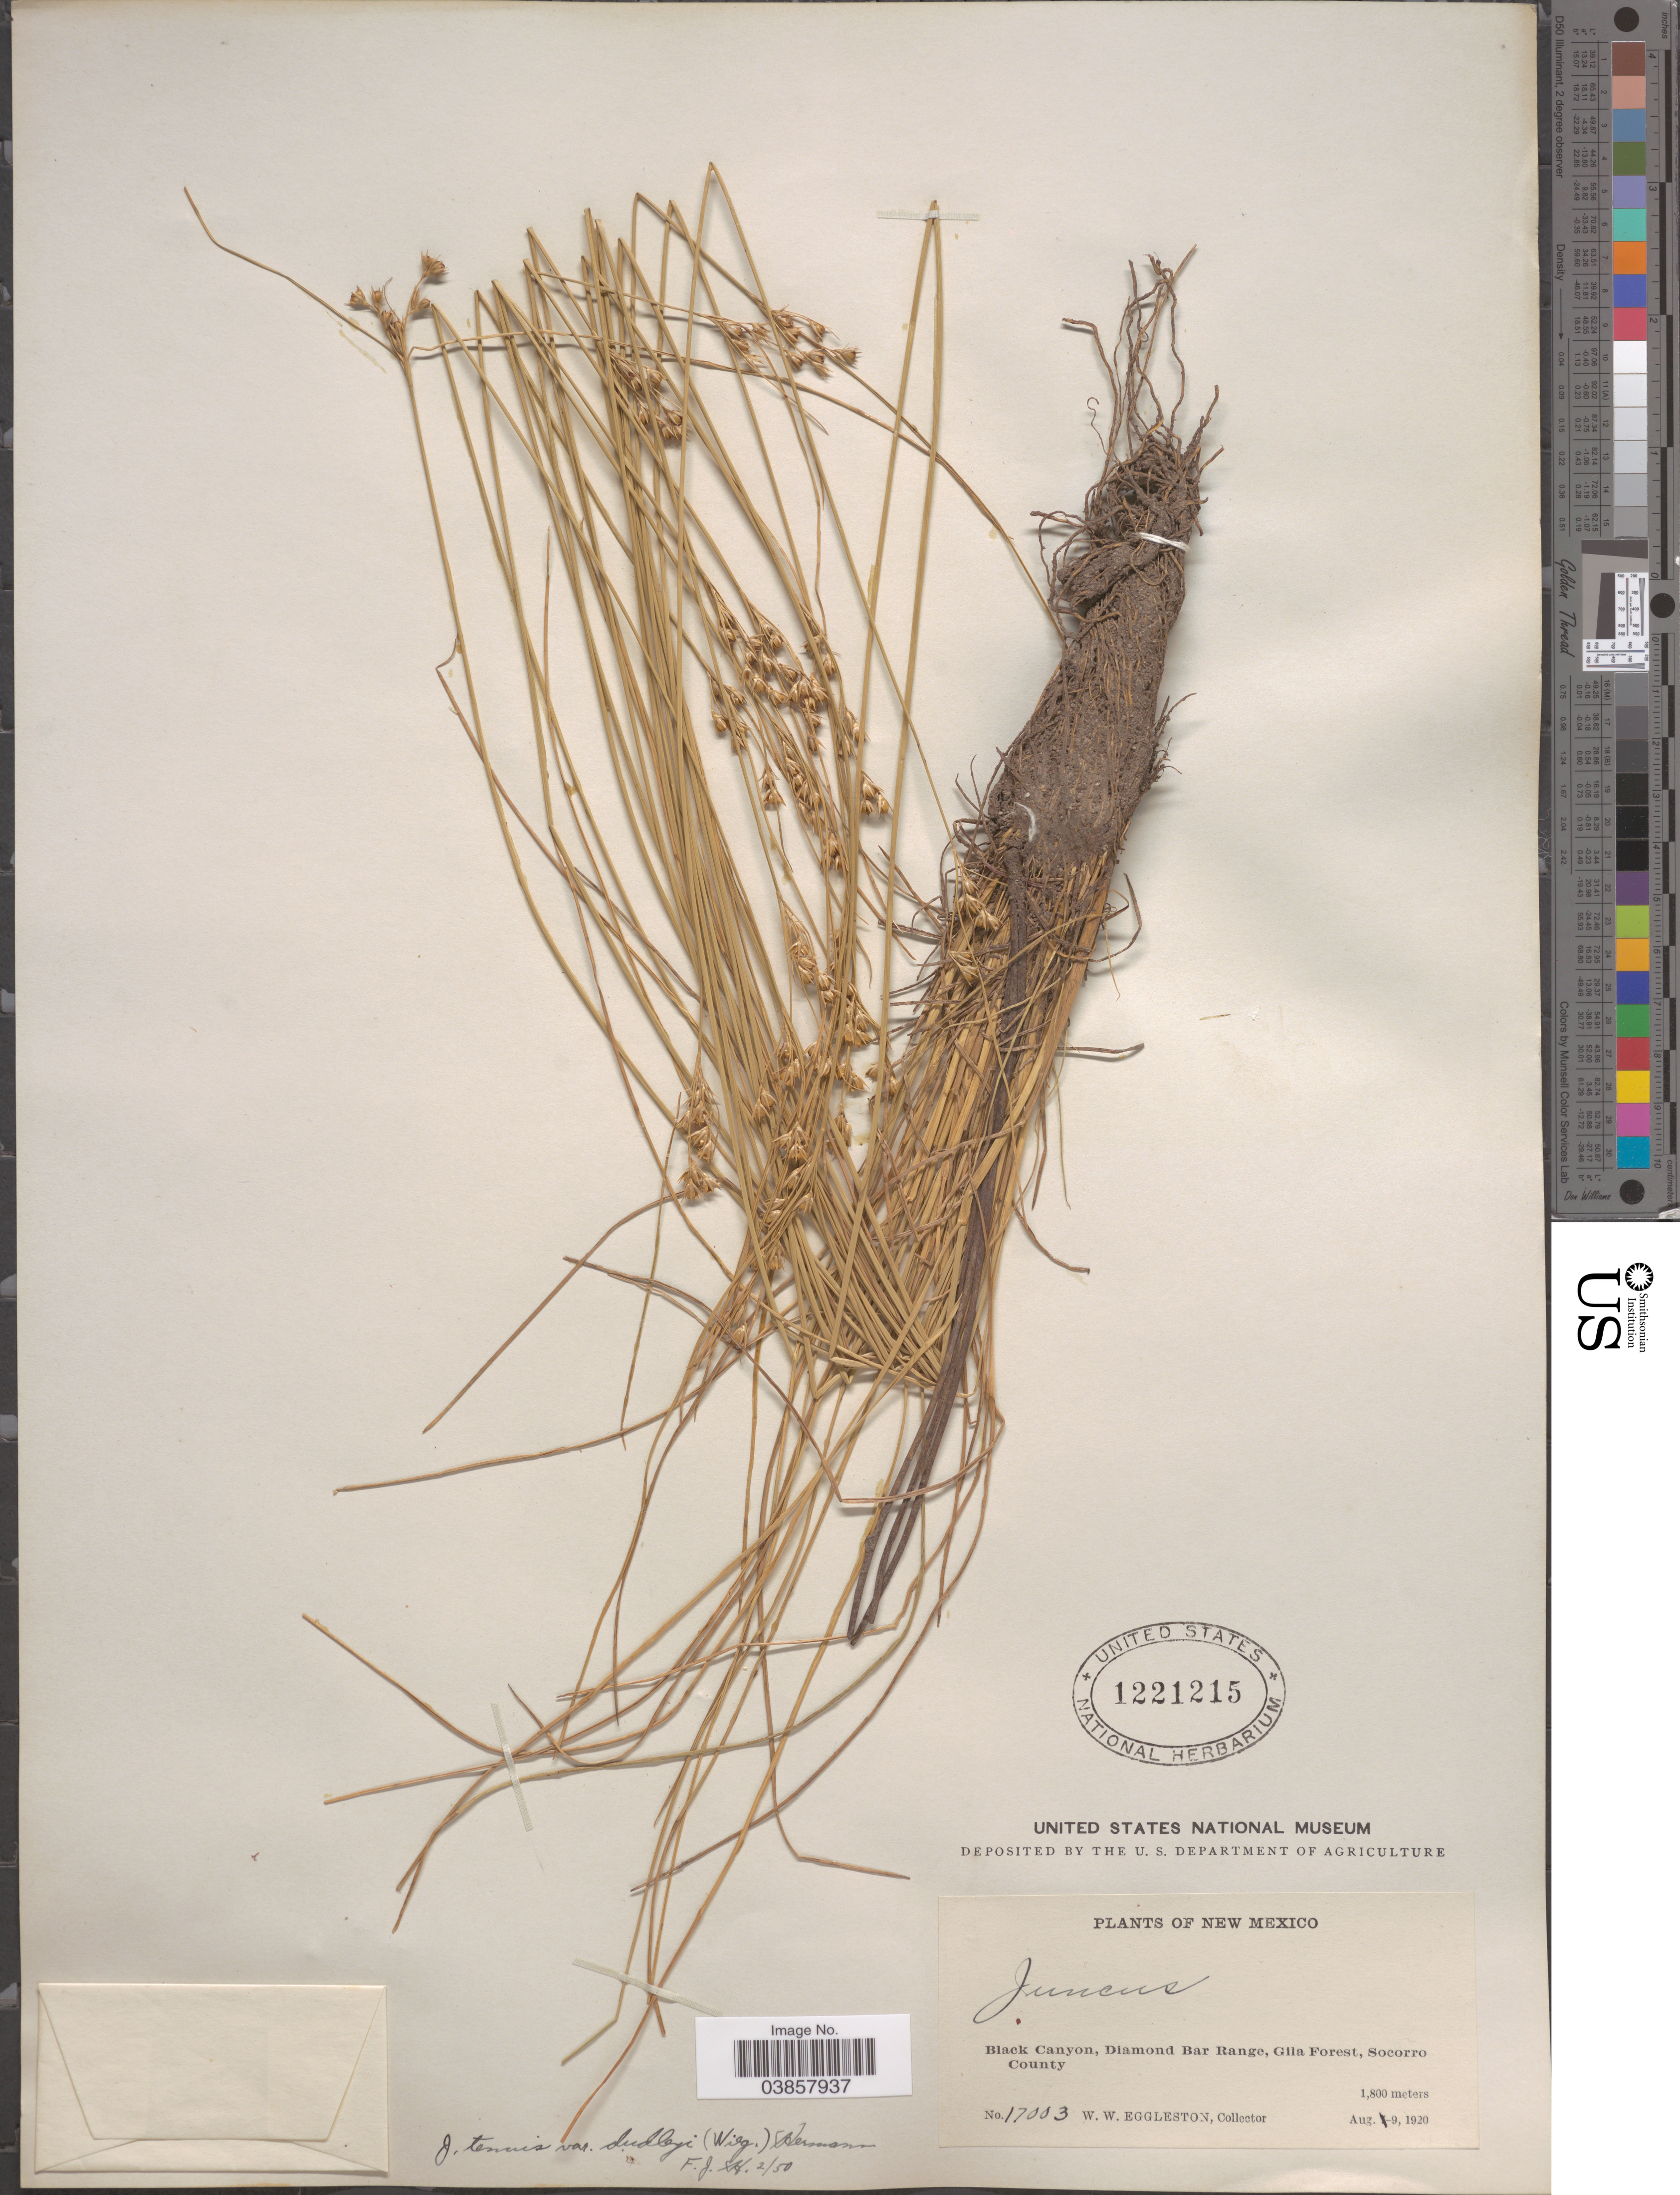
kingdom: Plantae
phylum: Tracheophyta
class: Liliopsida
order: Poales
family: Juncaceae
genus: Juncus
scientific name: Juncus tenuis var. dudleyi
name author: (Wiegand) F.J. Herm.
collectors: W. W. Eggleston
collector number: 17003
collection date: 1920-08-09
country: United States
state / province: New Mexico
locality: Black Canyon, Diamond Bar Range, Gila Forest, Socorro County.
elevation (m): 1800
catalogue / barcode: US 1221215